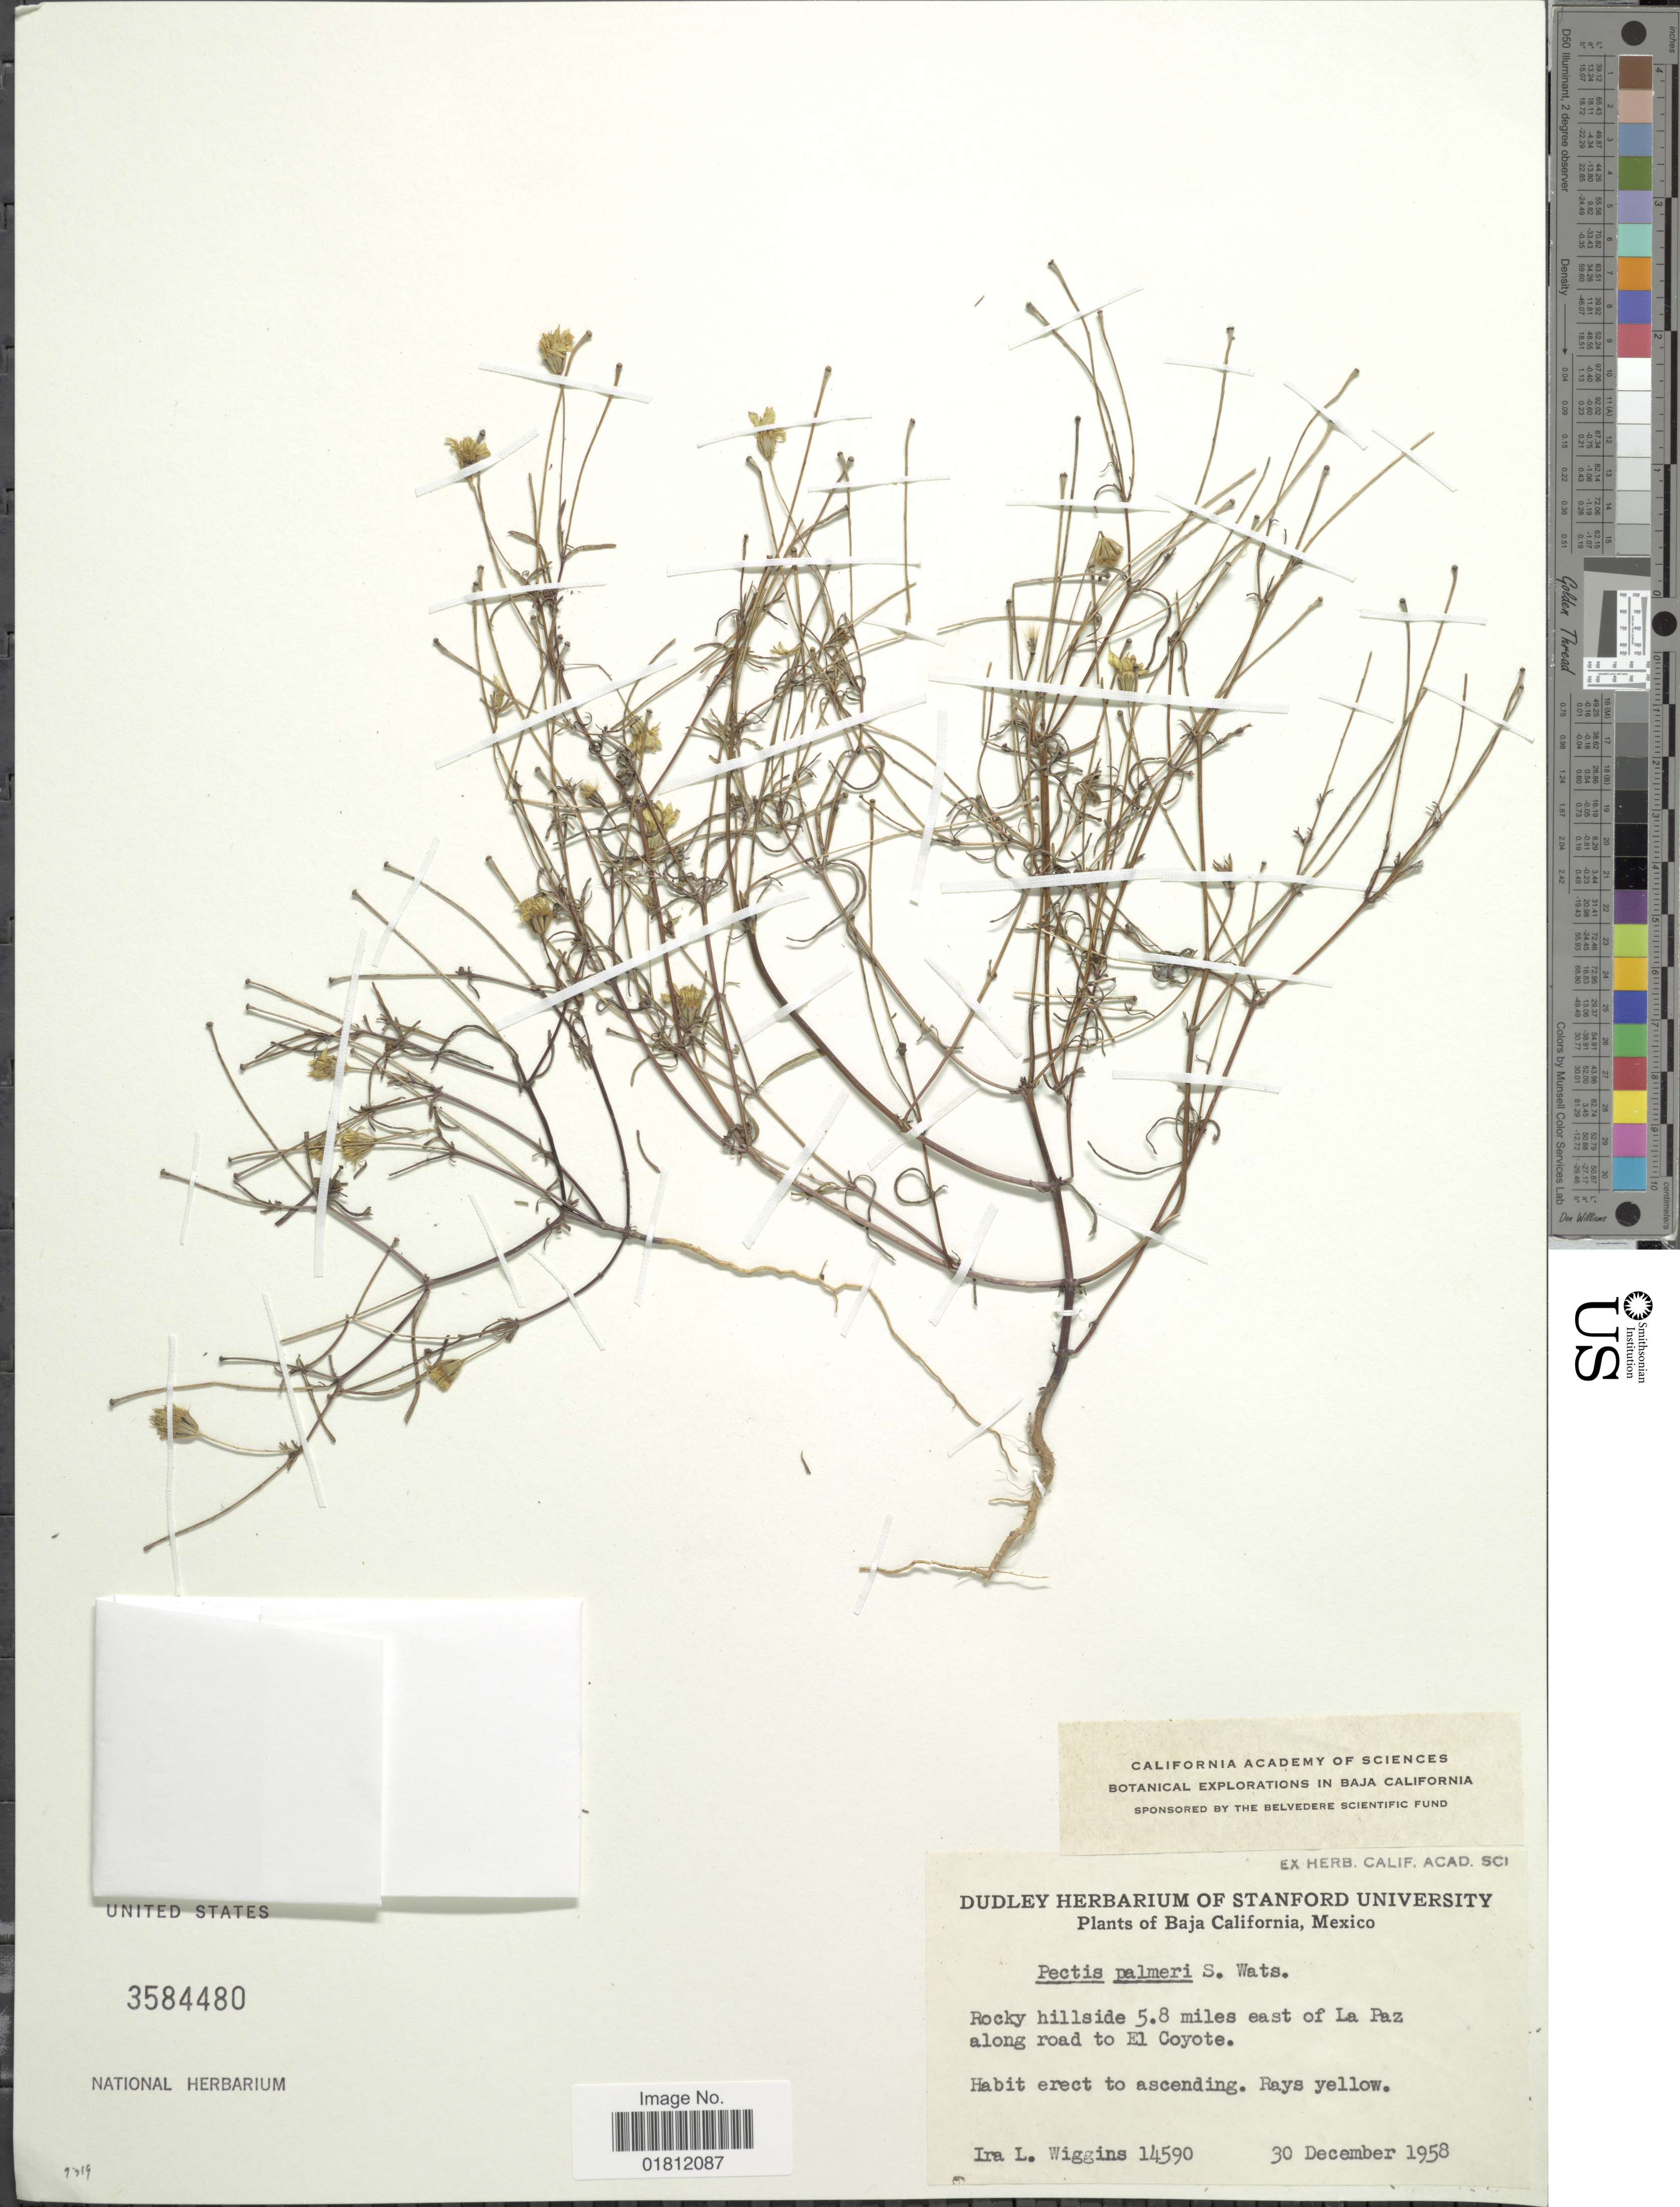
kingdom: Plantae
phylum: Tracheophyta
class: Magnoliopsida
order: Asterales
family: Asteraceae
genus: Pectis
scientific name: Pectis rusbyi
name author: Greene ex A. Gray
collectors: I. L. Wiggins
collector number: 14590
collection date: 1958-12-30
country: Mexico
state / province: Baja California Sur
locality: Baja California, Mexico. Rocky hillside 5.8 miles east of La Paz along road to El Coyote.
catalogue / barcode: US 3584480